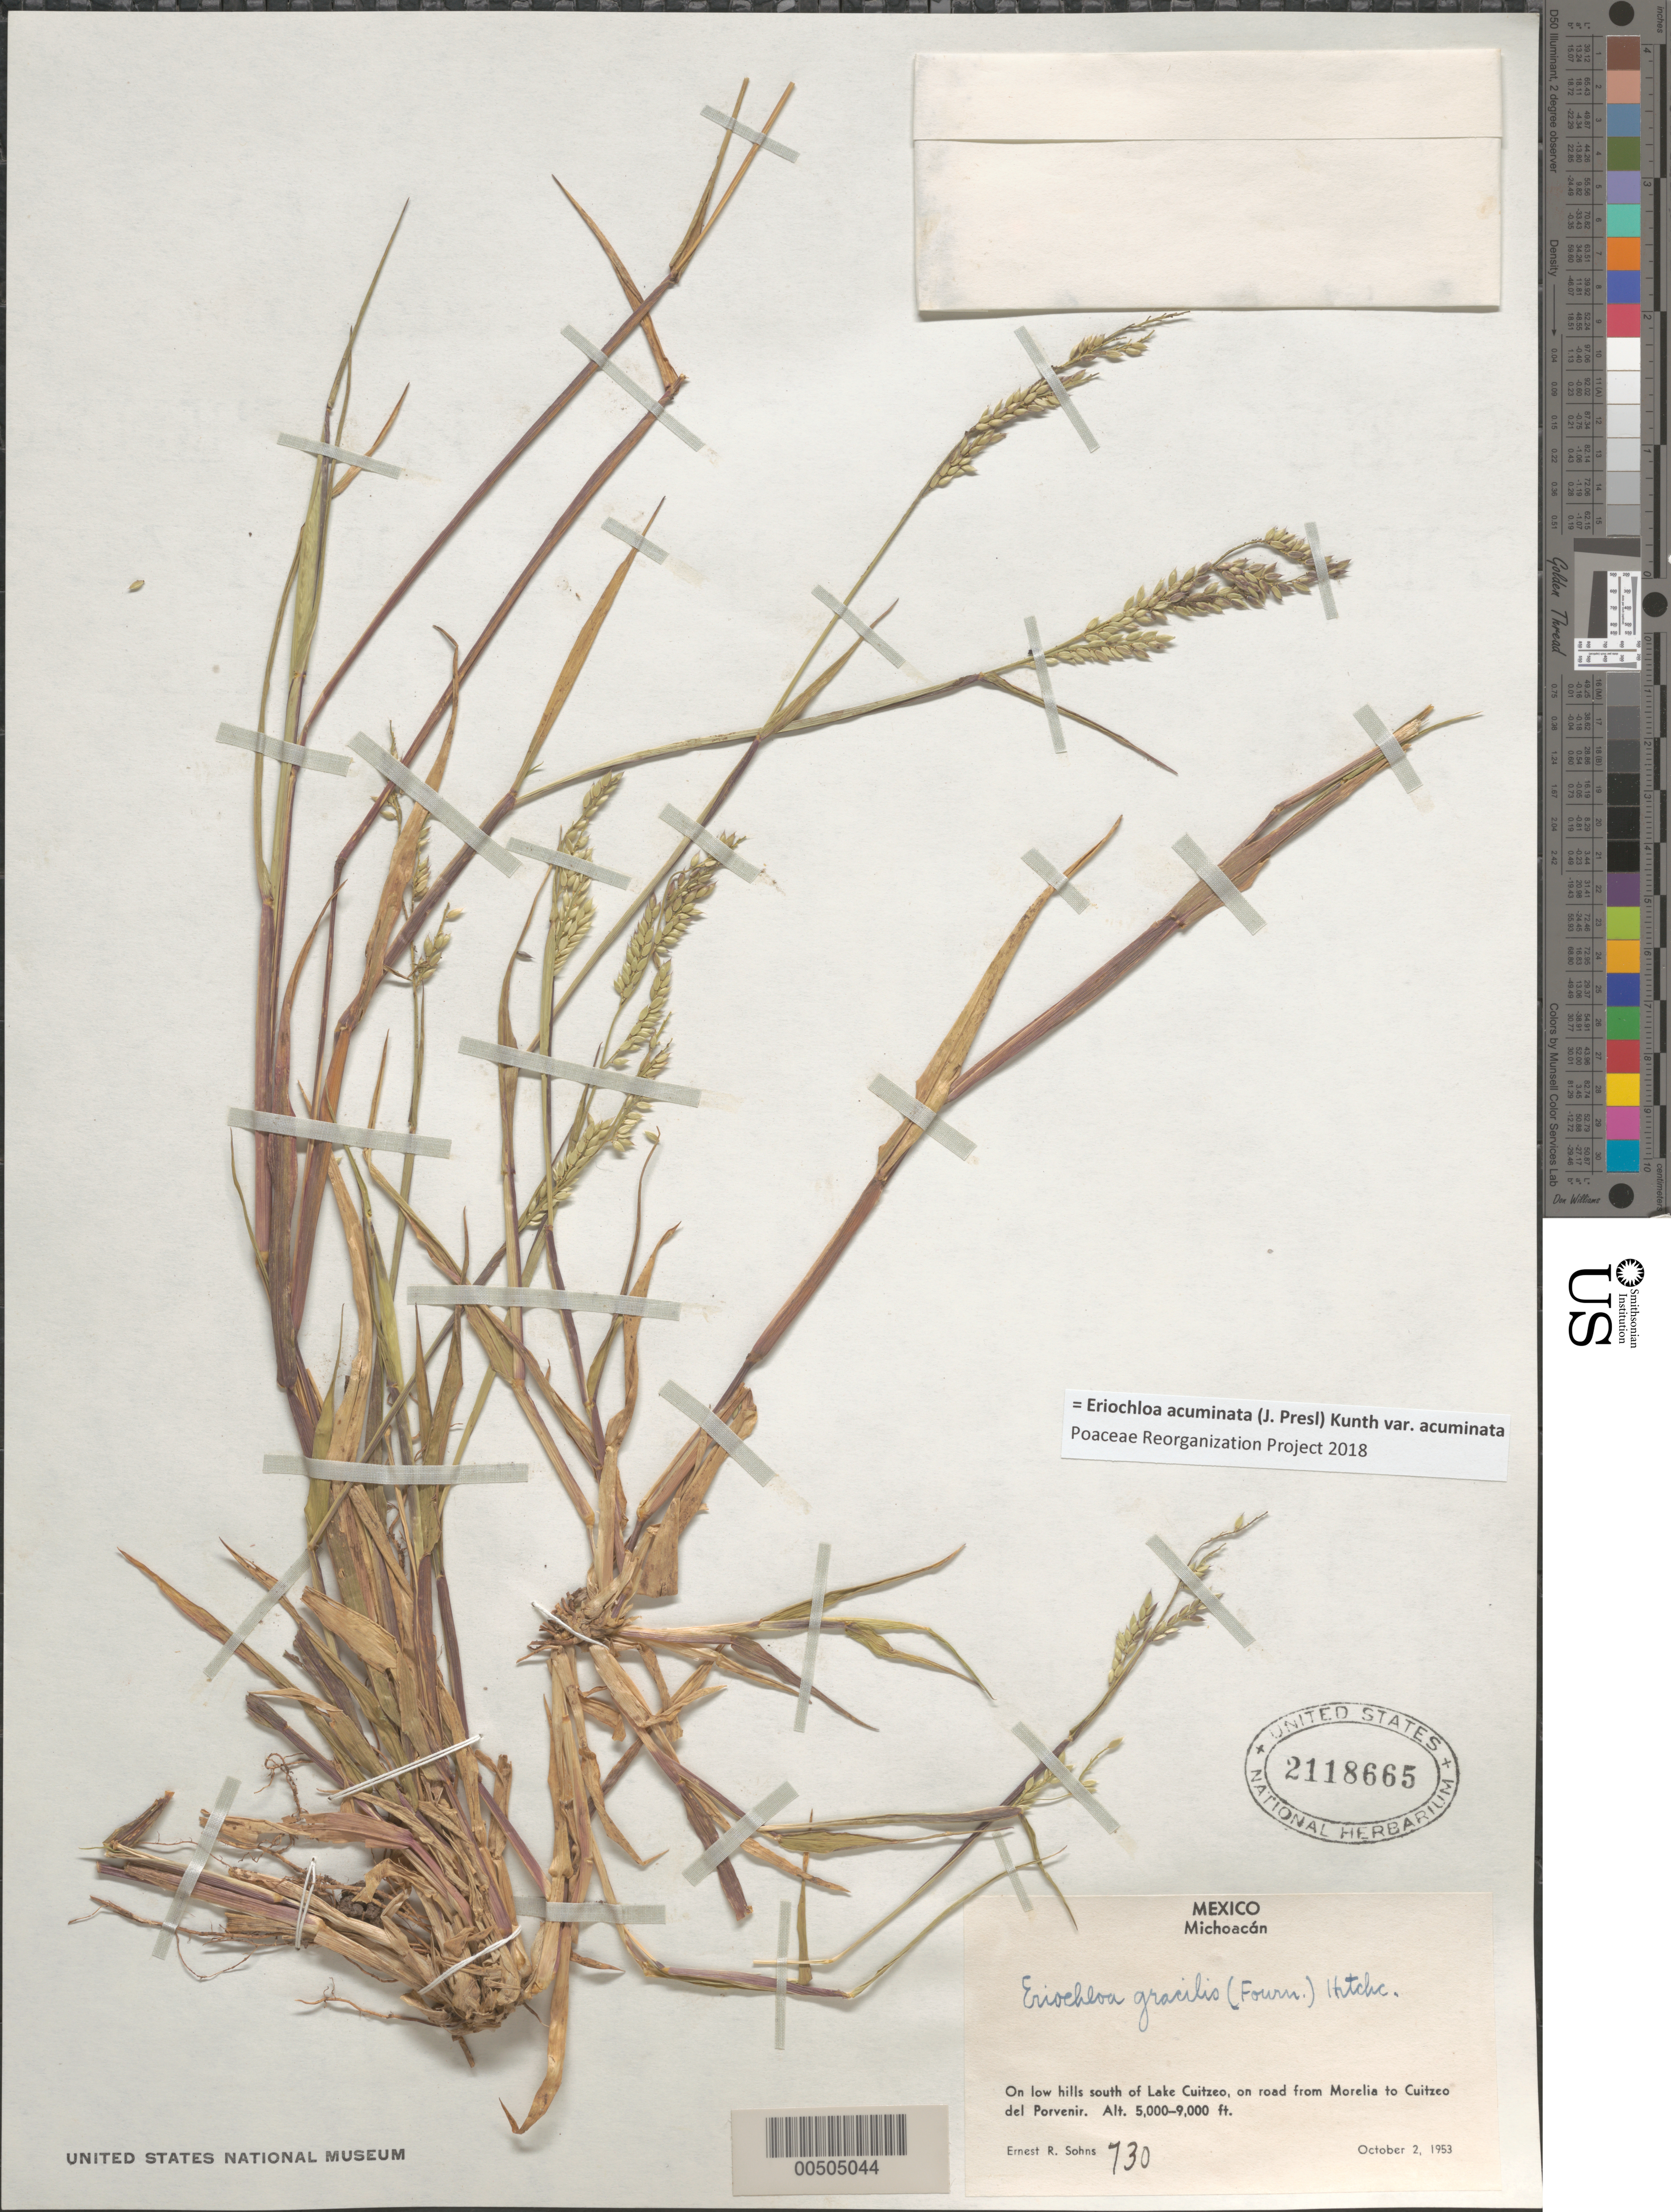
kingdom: Plantae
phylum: Tracheophyta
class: Liliopsida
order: Poales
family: Poaceae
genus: Eriochloa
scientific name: Eriochloa acuminata var. acuminata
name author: (J. Presl) Kunth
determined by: Poaceae Reorganization Project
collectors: E. R. Sohns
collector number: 730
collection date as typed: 2 Oct 1953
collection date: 1953-10-02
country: Mexico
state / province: Michoacán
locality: S of Lake Cuitzeo, on rd from Morelia to Cuitzeo del Porvenir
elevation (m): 1524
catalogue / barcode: US 2118665